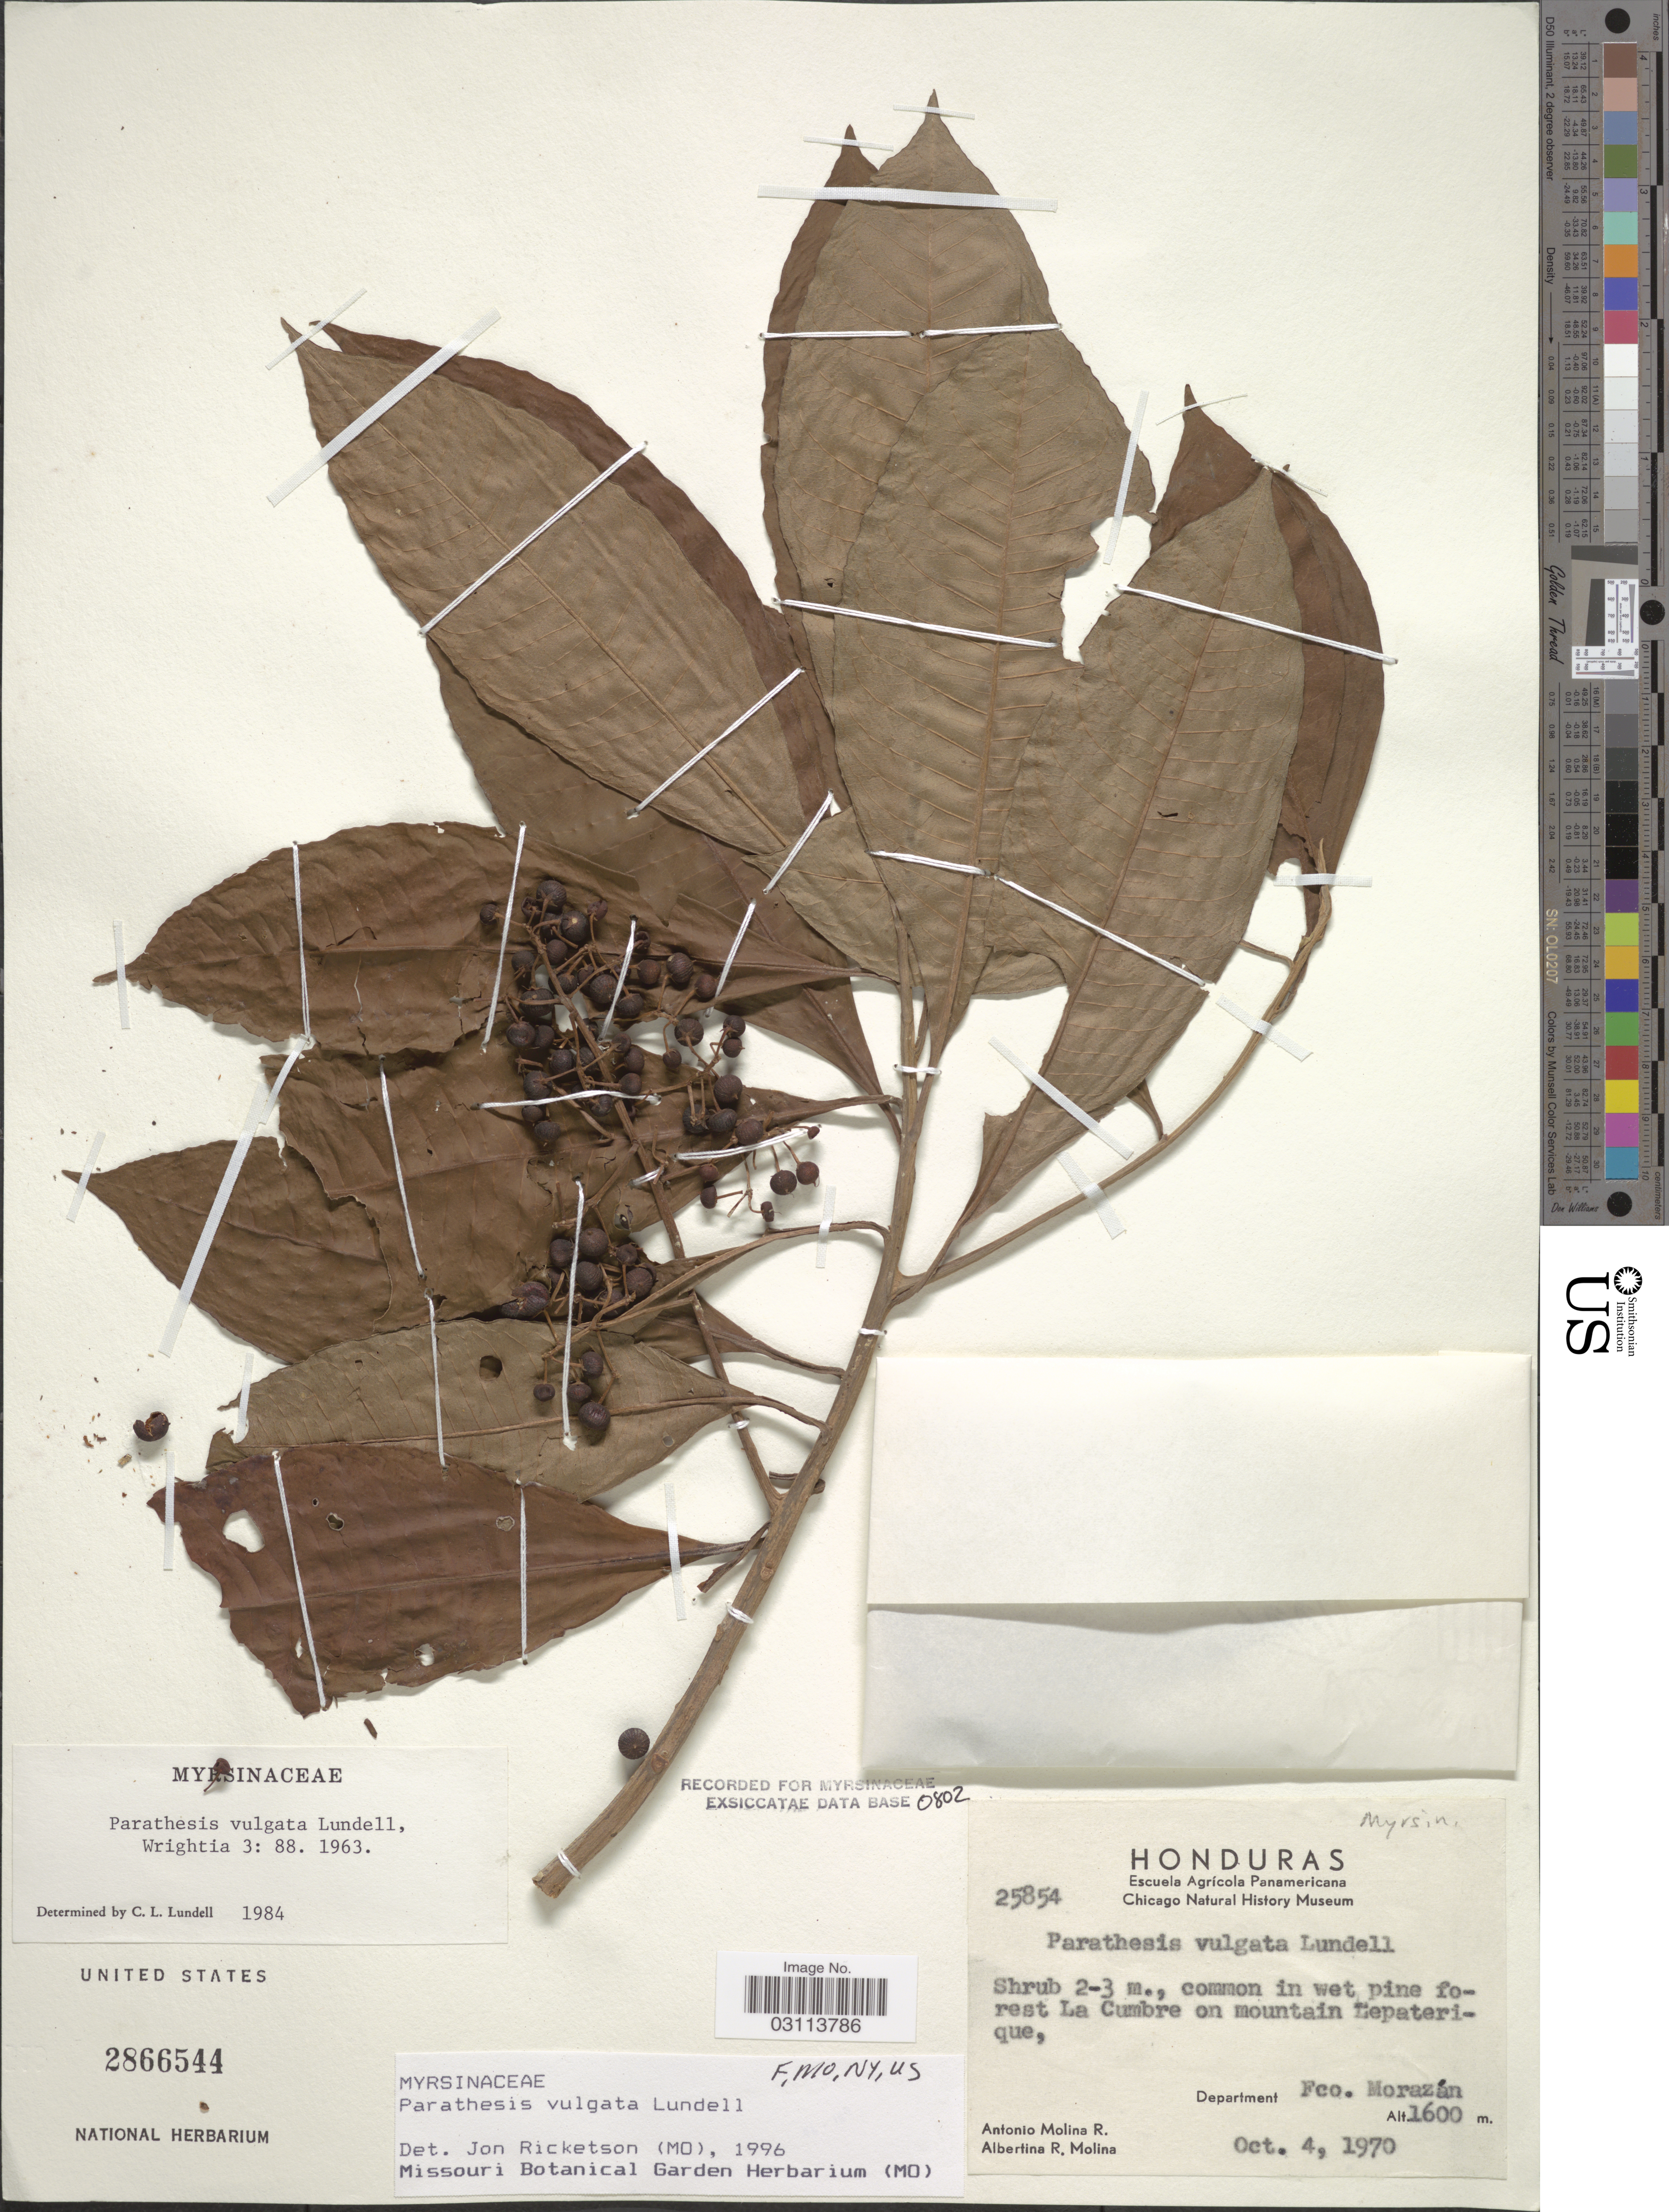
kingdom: Plantae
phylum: Tracheophyta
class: Magnoliopsida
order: Ericales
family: Primulaceae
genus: Parathesis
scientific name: Parathesis vulgata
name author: Lundell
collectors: A. Molina R. & A. R. Molina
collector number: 25854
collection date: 1970-10-04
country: Honduras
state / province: Fco. Morazán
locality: Common in wet pine forest La Cumbre on mountain Lepaterique, Department Fco. Morazán.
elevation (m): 1600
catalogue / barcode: US 2866544